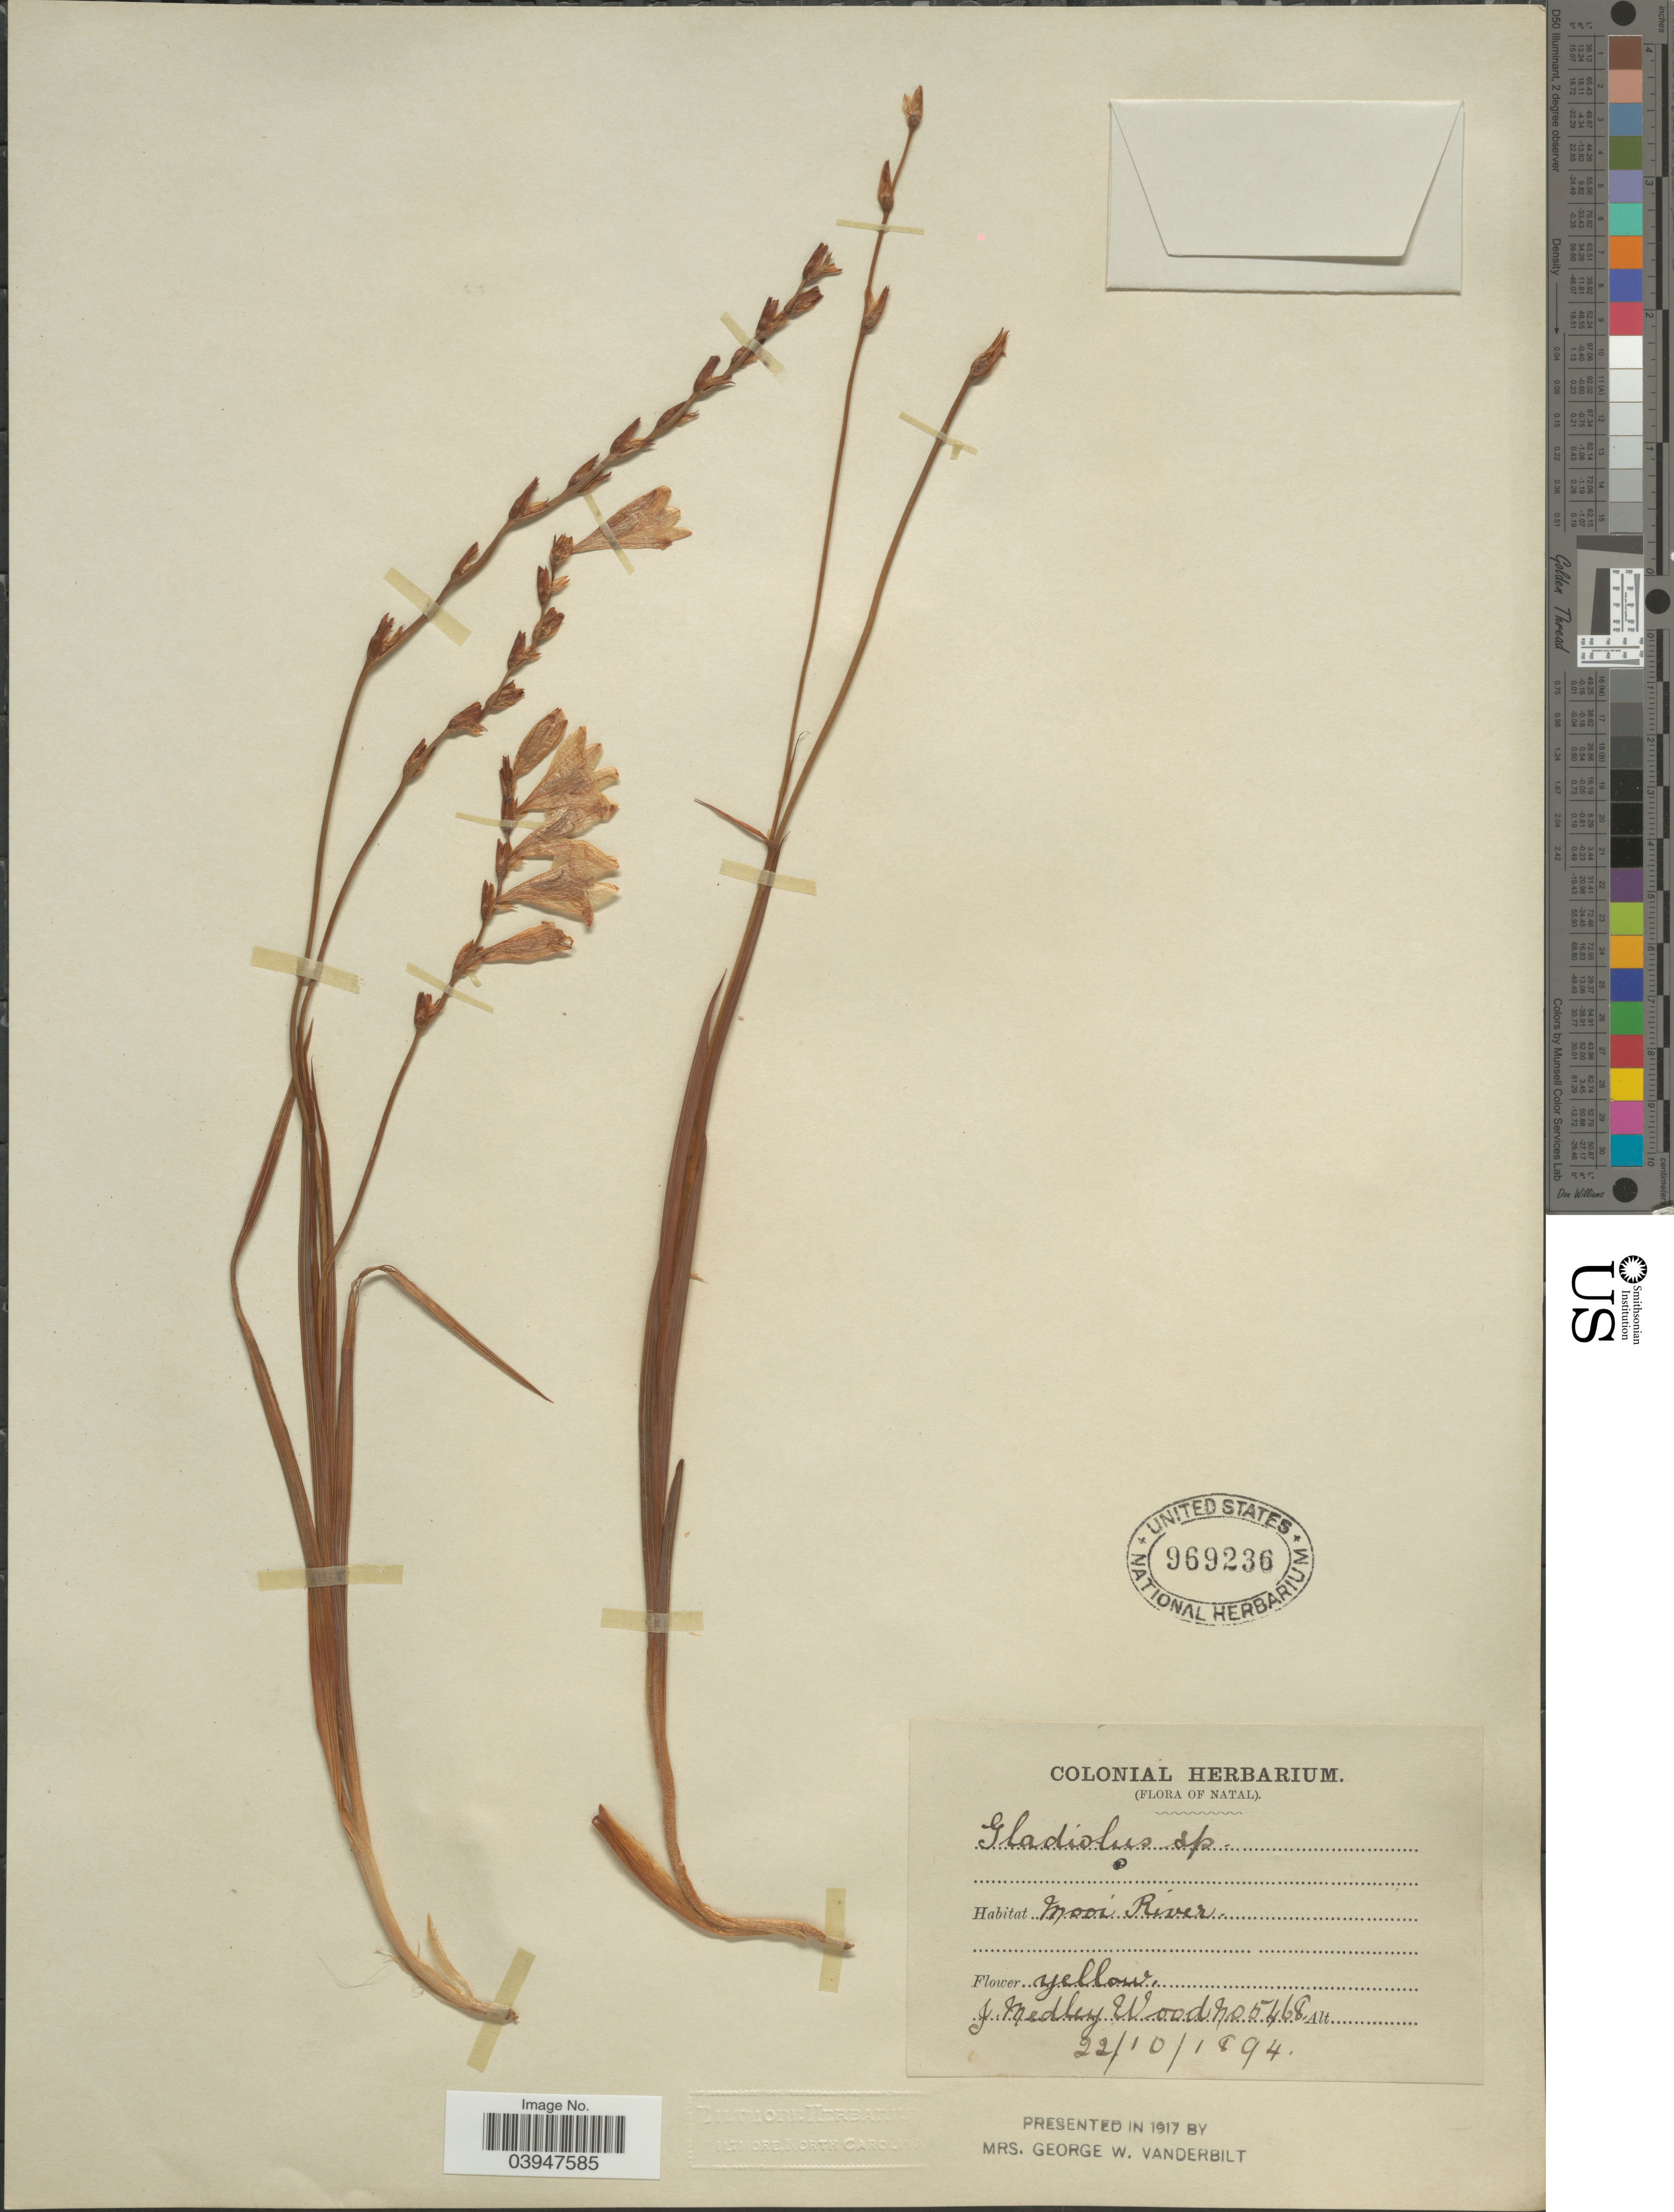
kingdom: Plantae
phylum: Tracheophyta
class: Liliopsida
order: Asparagales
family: Iridaceae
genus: Gladiolus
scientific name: Gladiolus sp.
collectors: J. Medley Wood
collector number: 5468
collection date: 1894-10-22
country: South Africa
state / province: KwaZulu-Natal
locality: Natal. Mooi River.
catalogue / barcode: US 969236